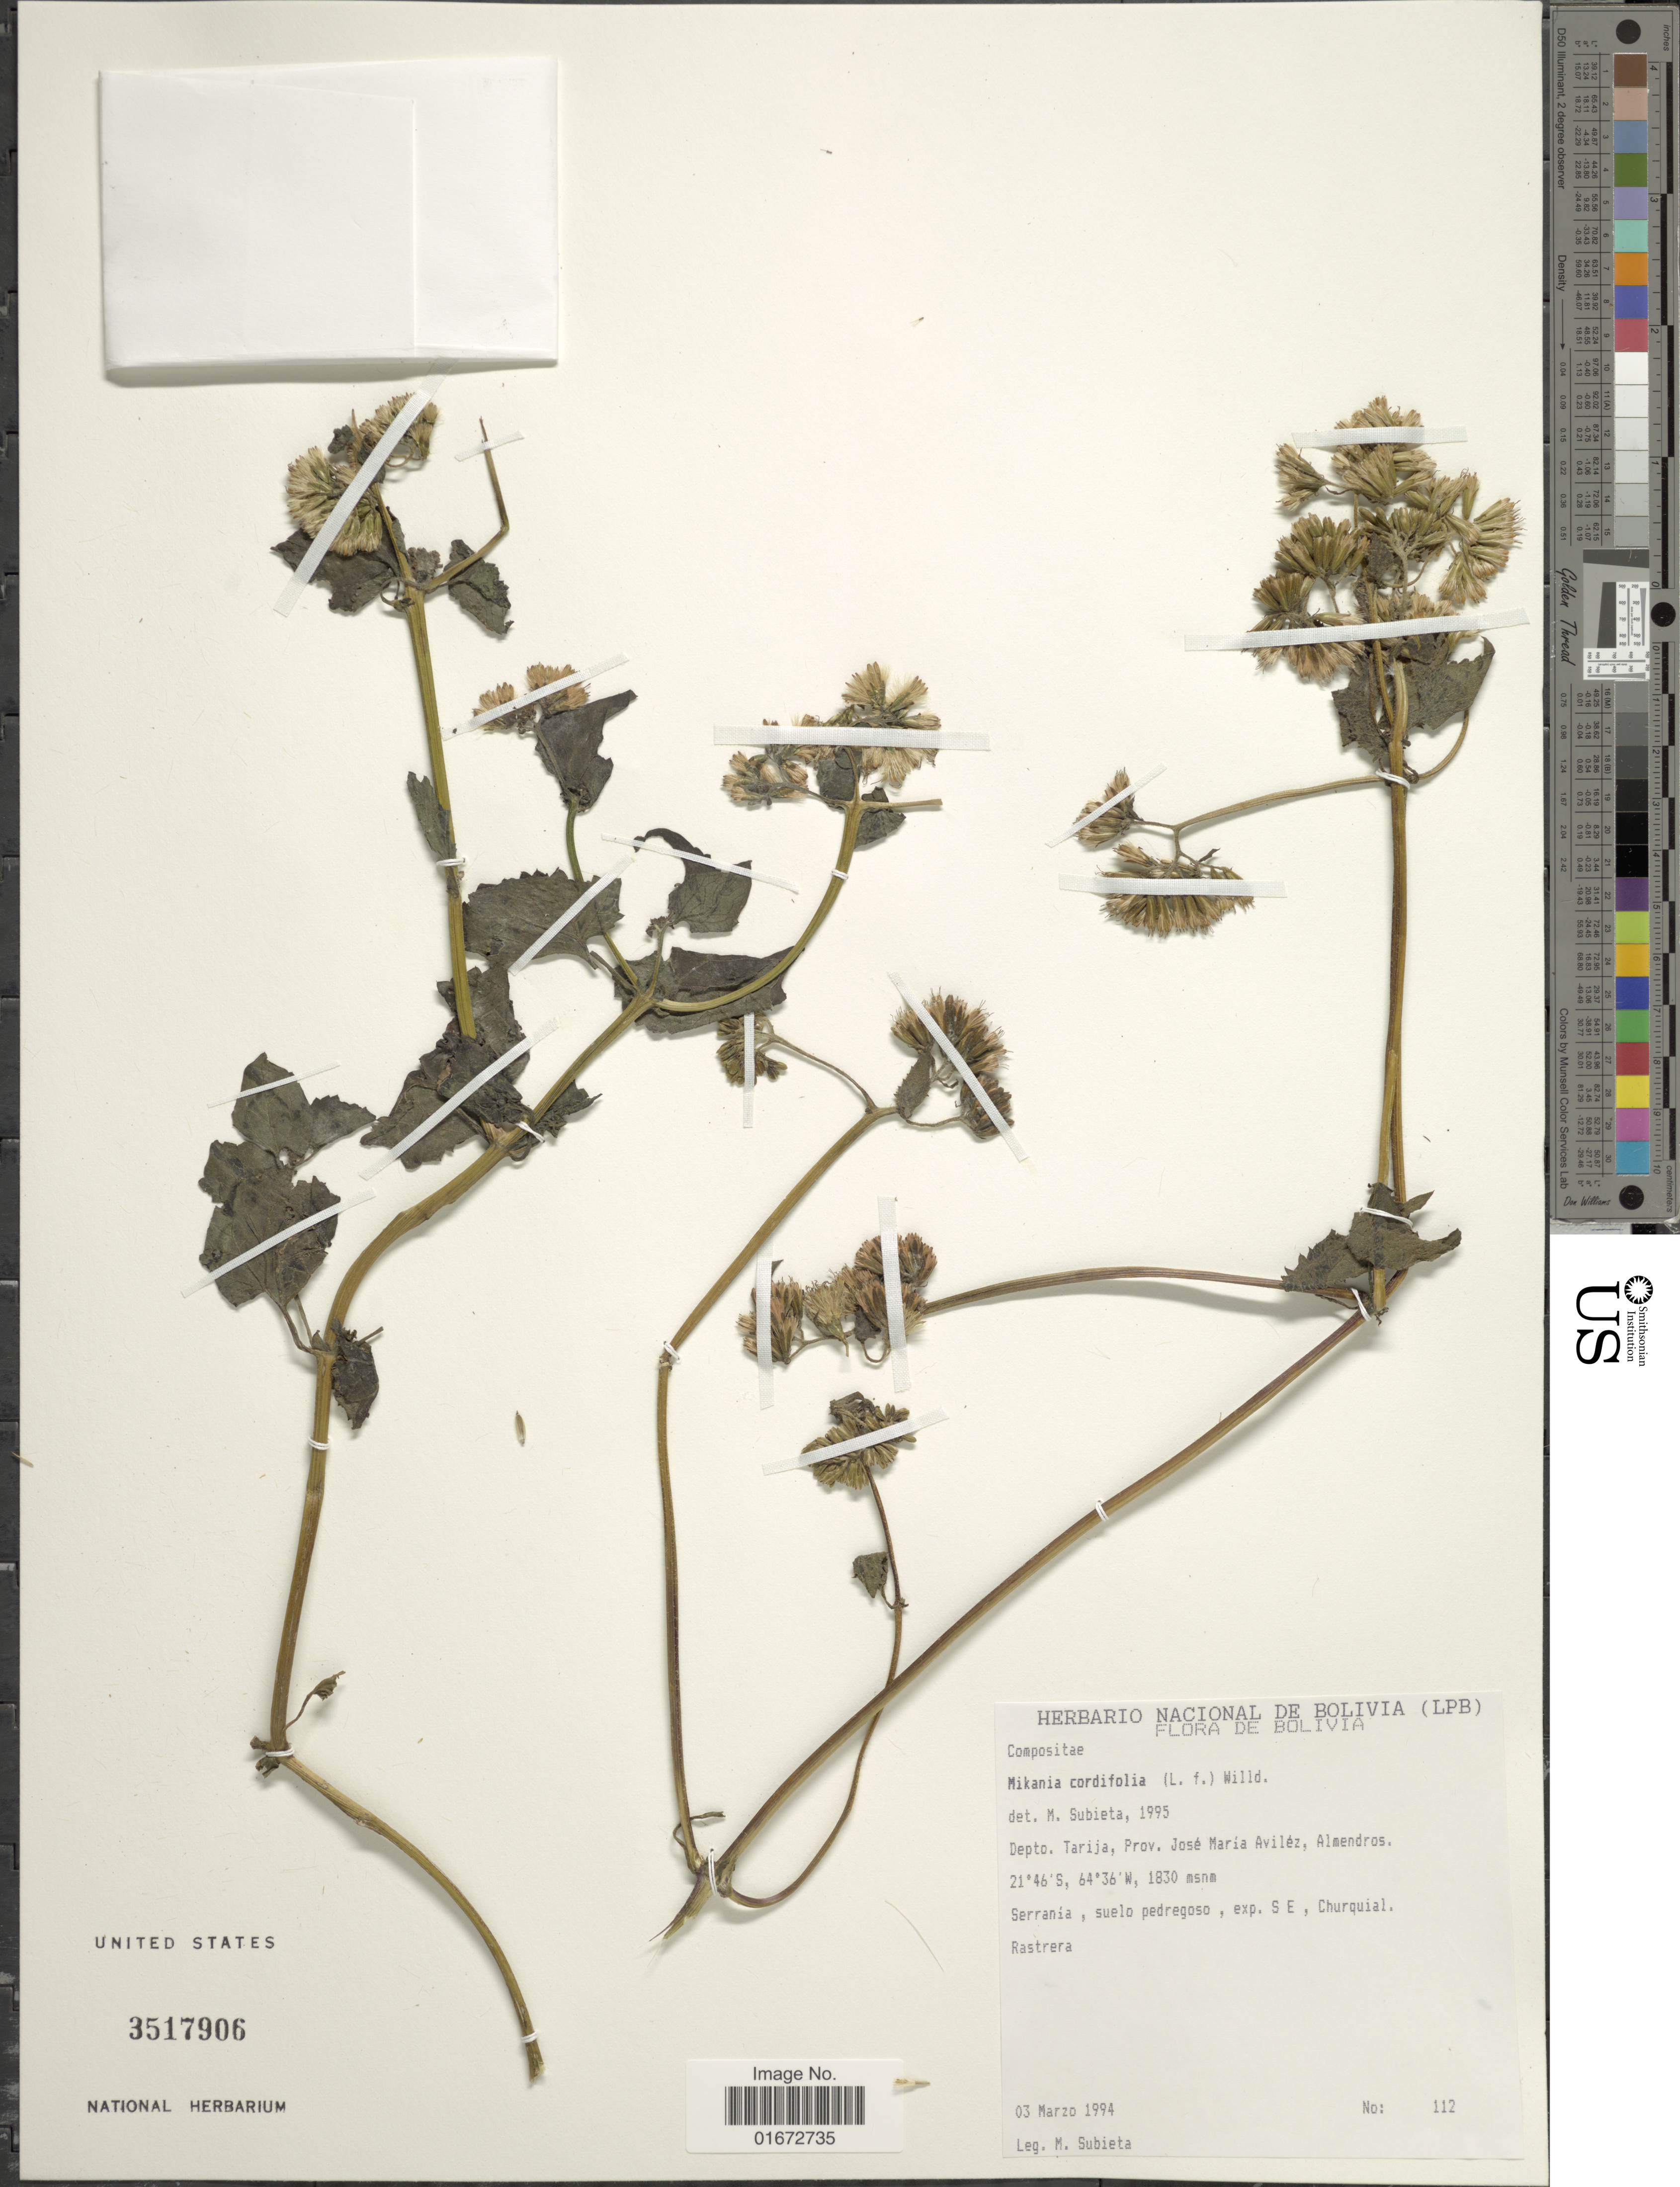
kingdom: Plantae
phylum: Tracheophyta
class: Magnoliopsida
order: Asterales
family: Asteraceae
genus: Mikania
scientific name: Mikania cordifolia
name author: Kunth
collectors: Subieta M.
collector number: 112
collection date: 1994-03-03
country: Bolivia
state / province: Tarija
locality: Depto. Tarija, Prov. José Maria Aviléz, Almendros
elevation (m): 1830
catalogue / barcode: US 3517906